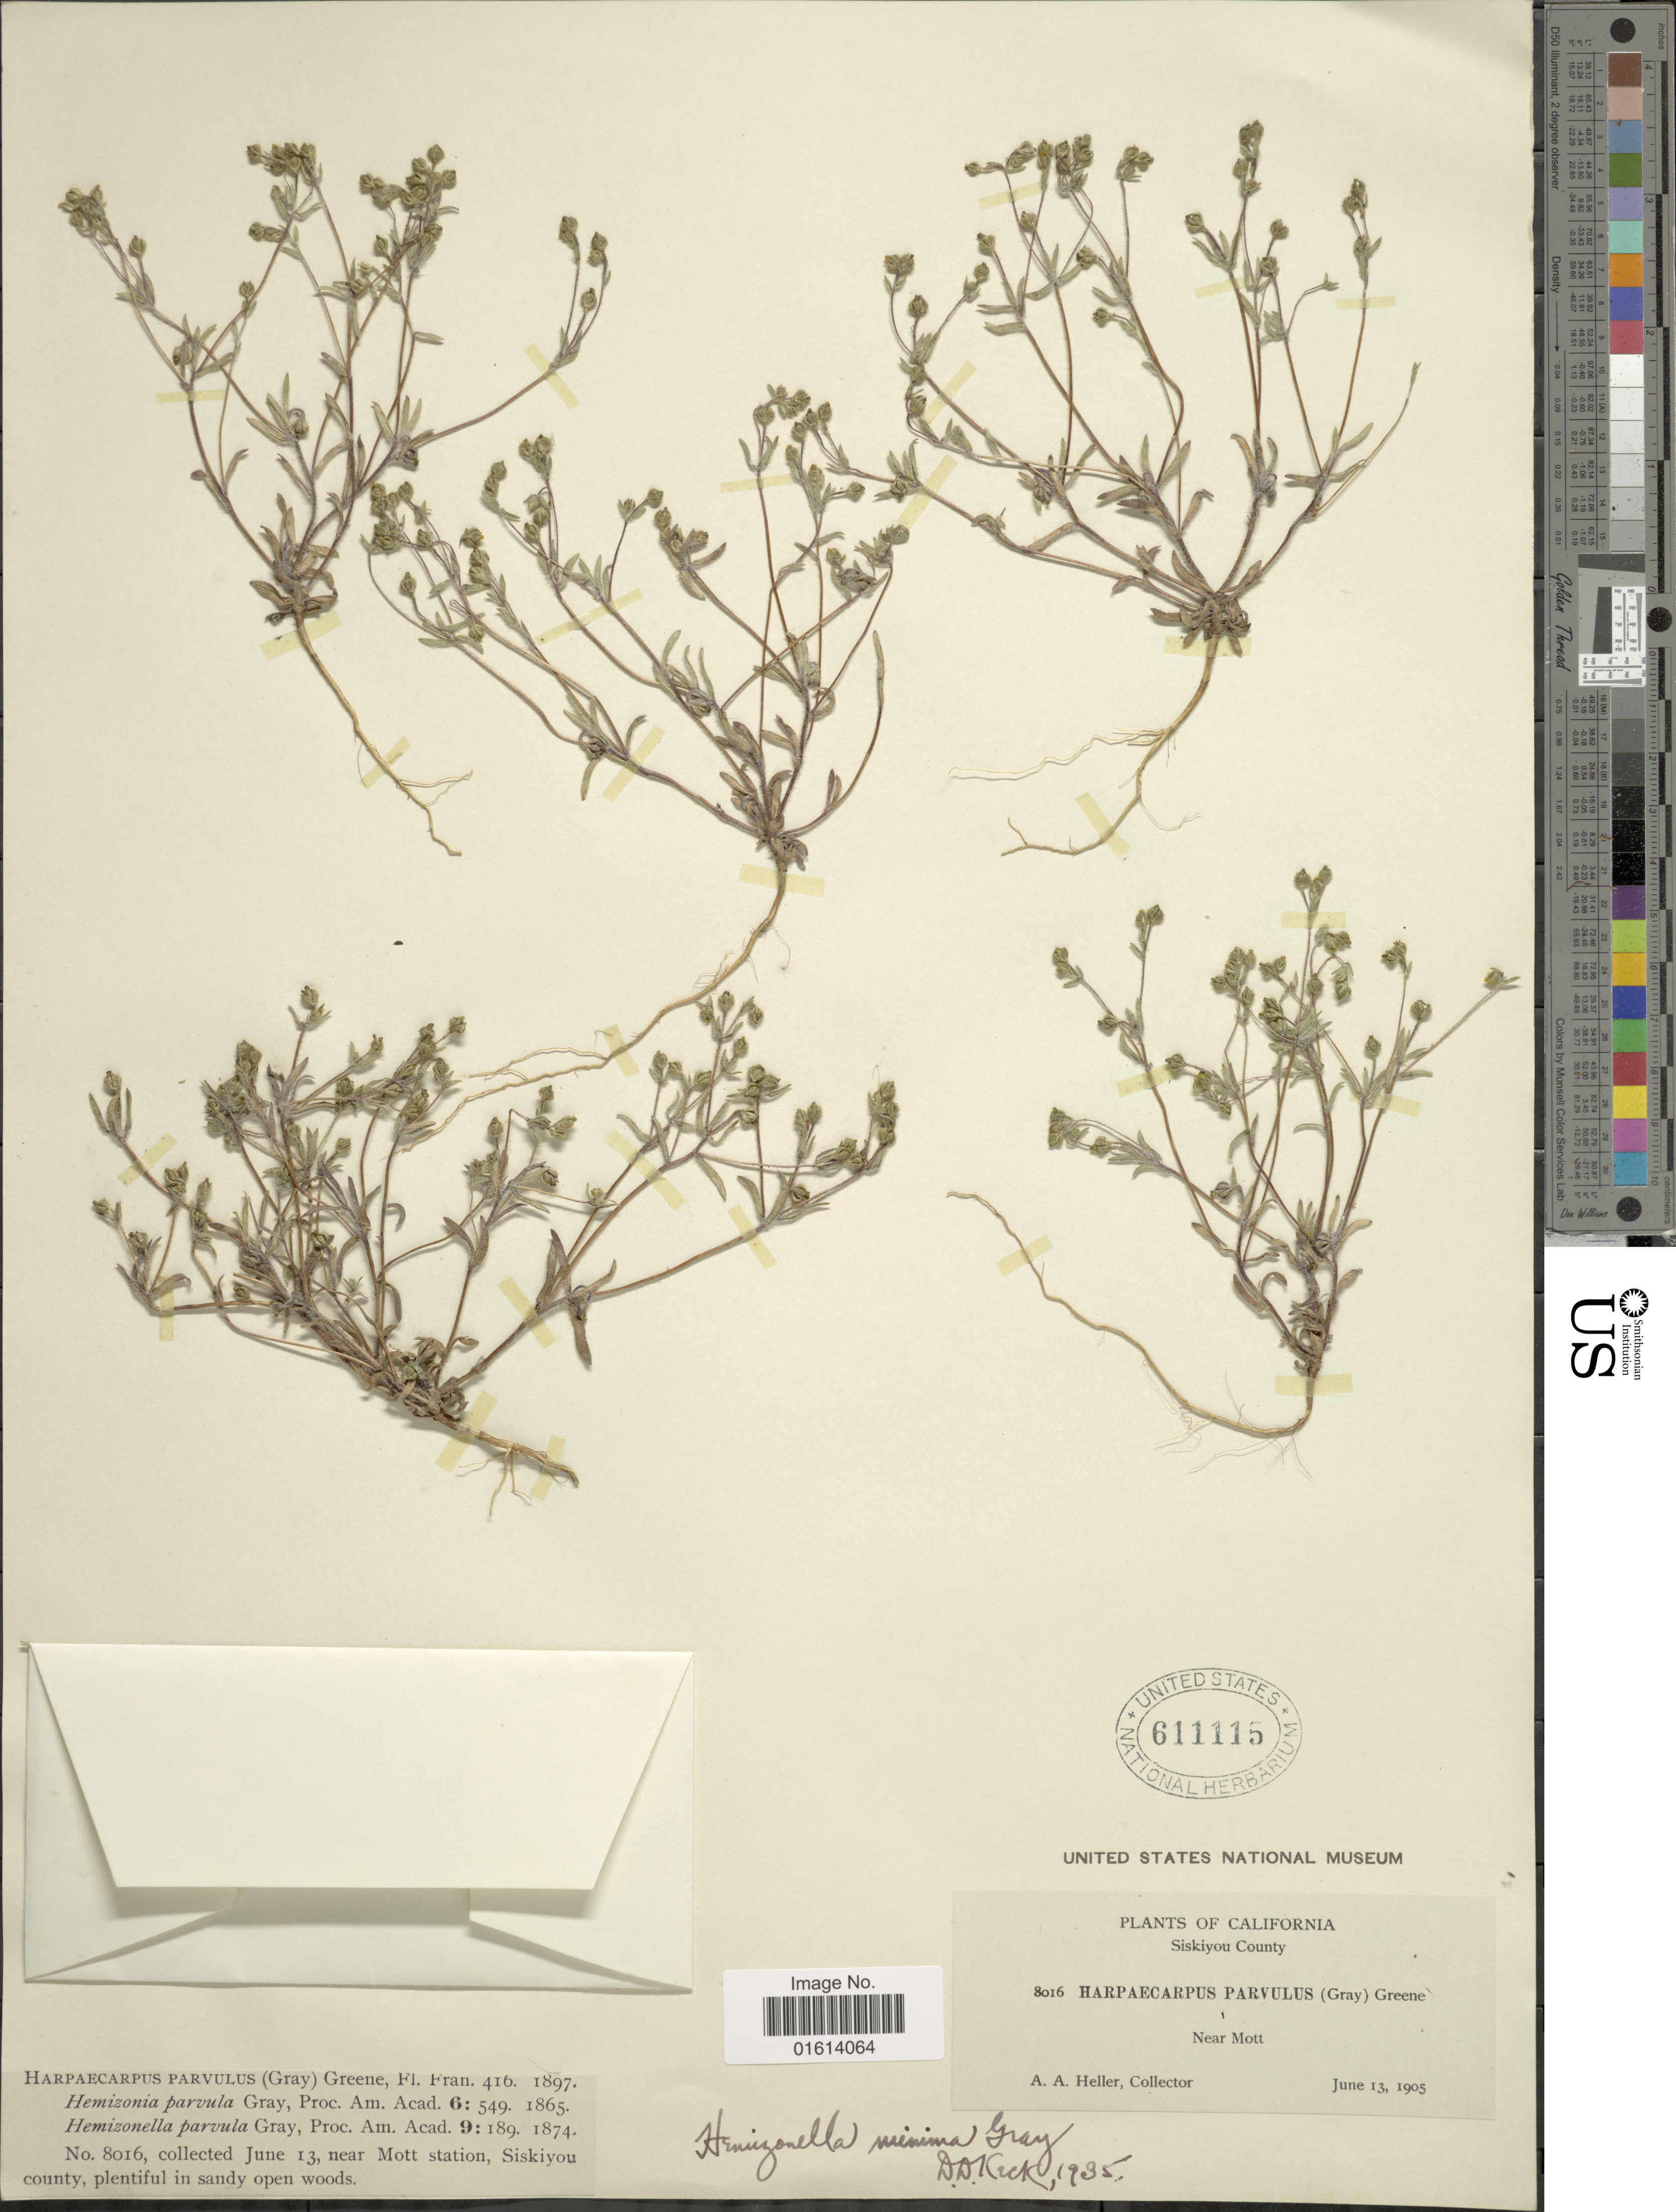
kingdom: Plantae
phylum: Tracheophyta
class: Magnoliopsida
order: Asterales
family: Asteraceae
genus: Hemizonella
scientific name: Hemizonella minima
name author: (A. Gray) A. Gray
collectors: A. A. Heller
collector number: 8016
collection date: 1905-06-13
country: United States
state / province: California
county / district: Siskiyou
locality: Siskiyou County, near Mott, near Mott station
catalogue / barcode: US 611115